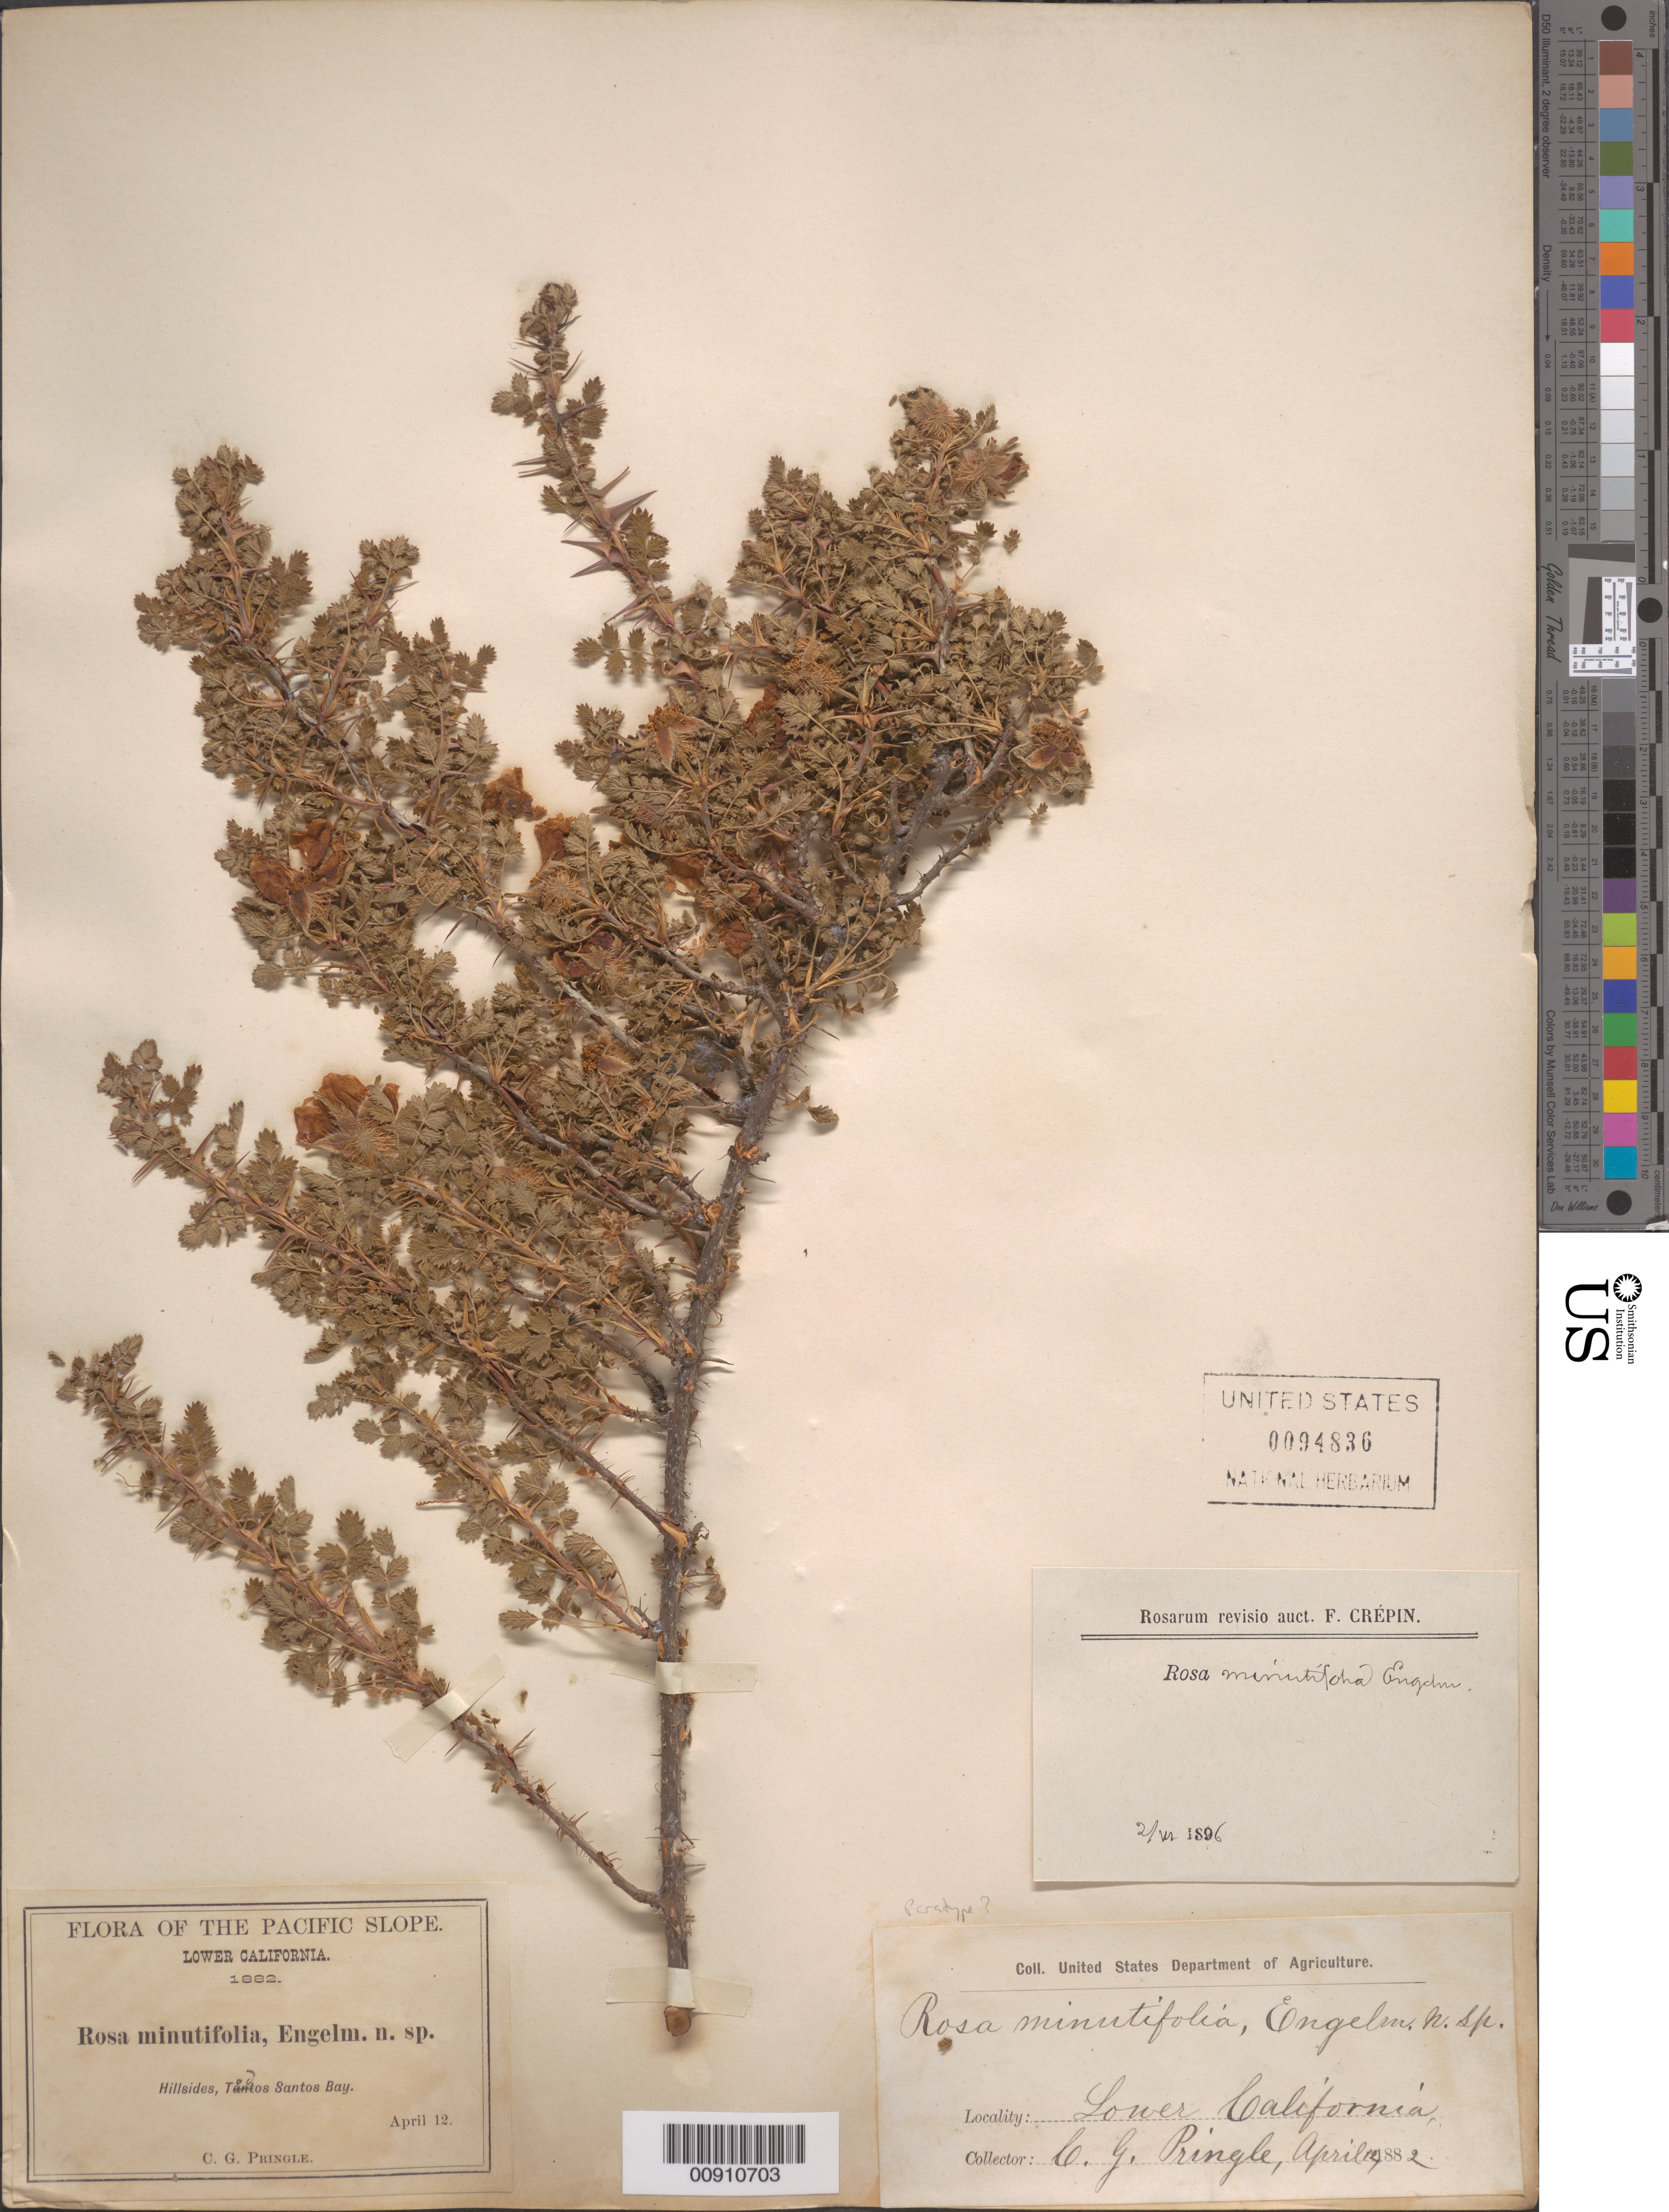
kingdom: Plantae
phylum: Tracheophyta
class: Magnoliopsida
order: Rosales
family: Rosaceae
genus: Rosa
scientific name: Rosa minutifolia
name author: Engelm. in Parry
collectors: C. G. Pringle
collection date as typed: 12 Apr 1882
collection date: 1882-04-12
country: Mexico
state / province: Baja California Norte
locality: Todos Santos Bay, Lower California.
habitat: Hillsides.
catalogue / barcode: US 94836